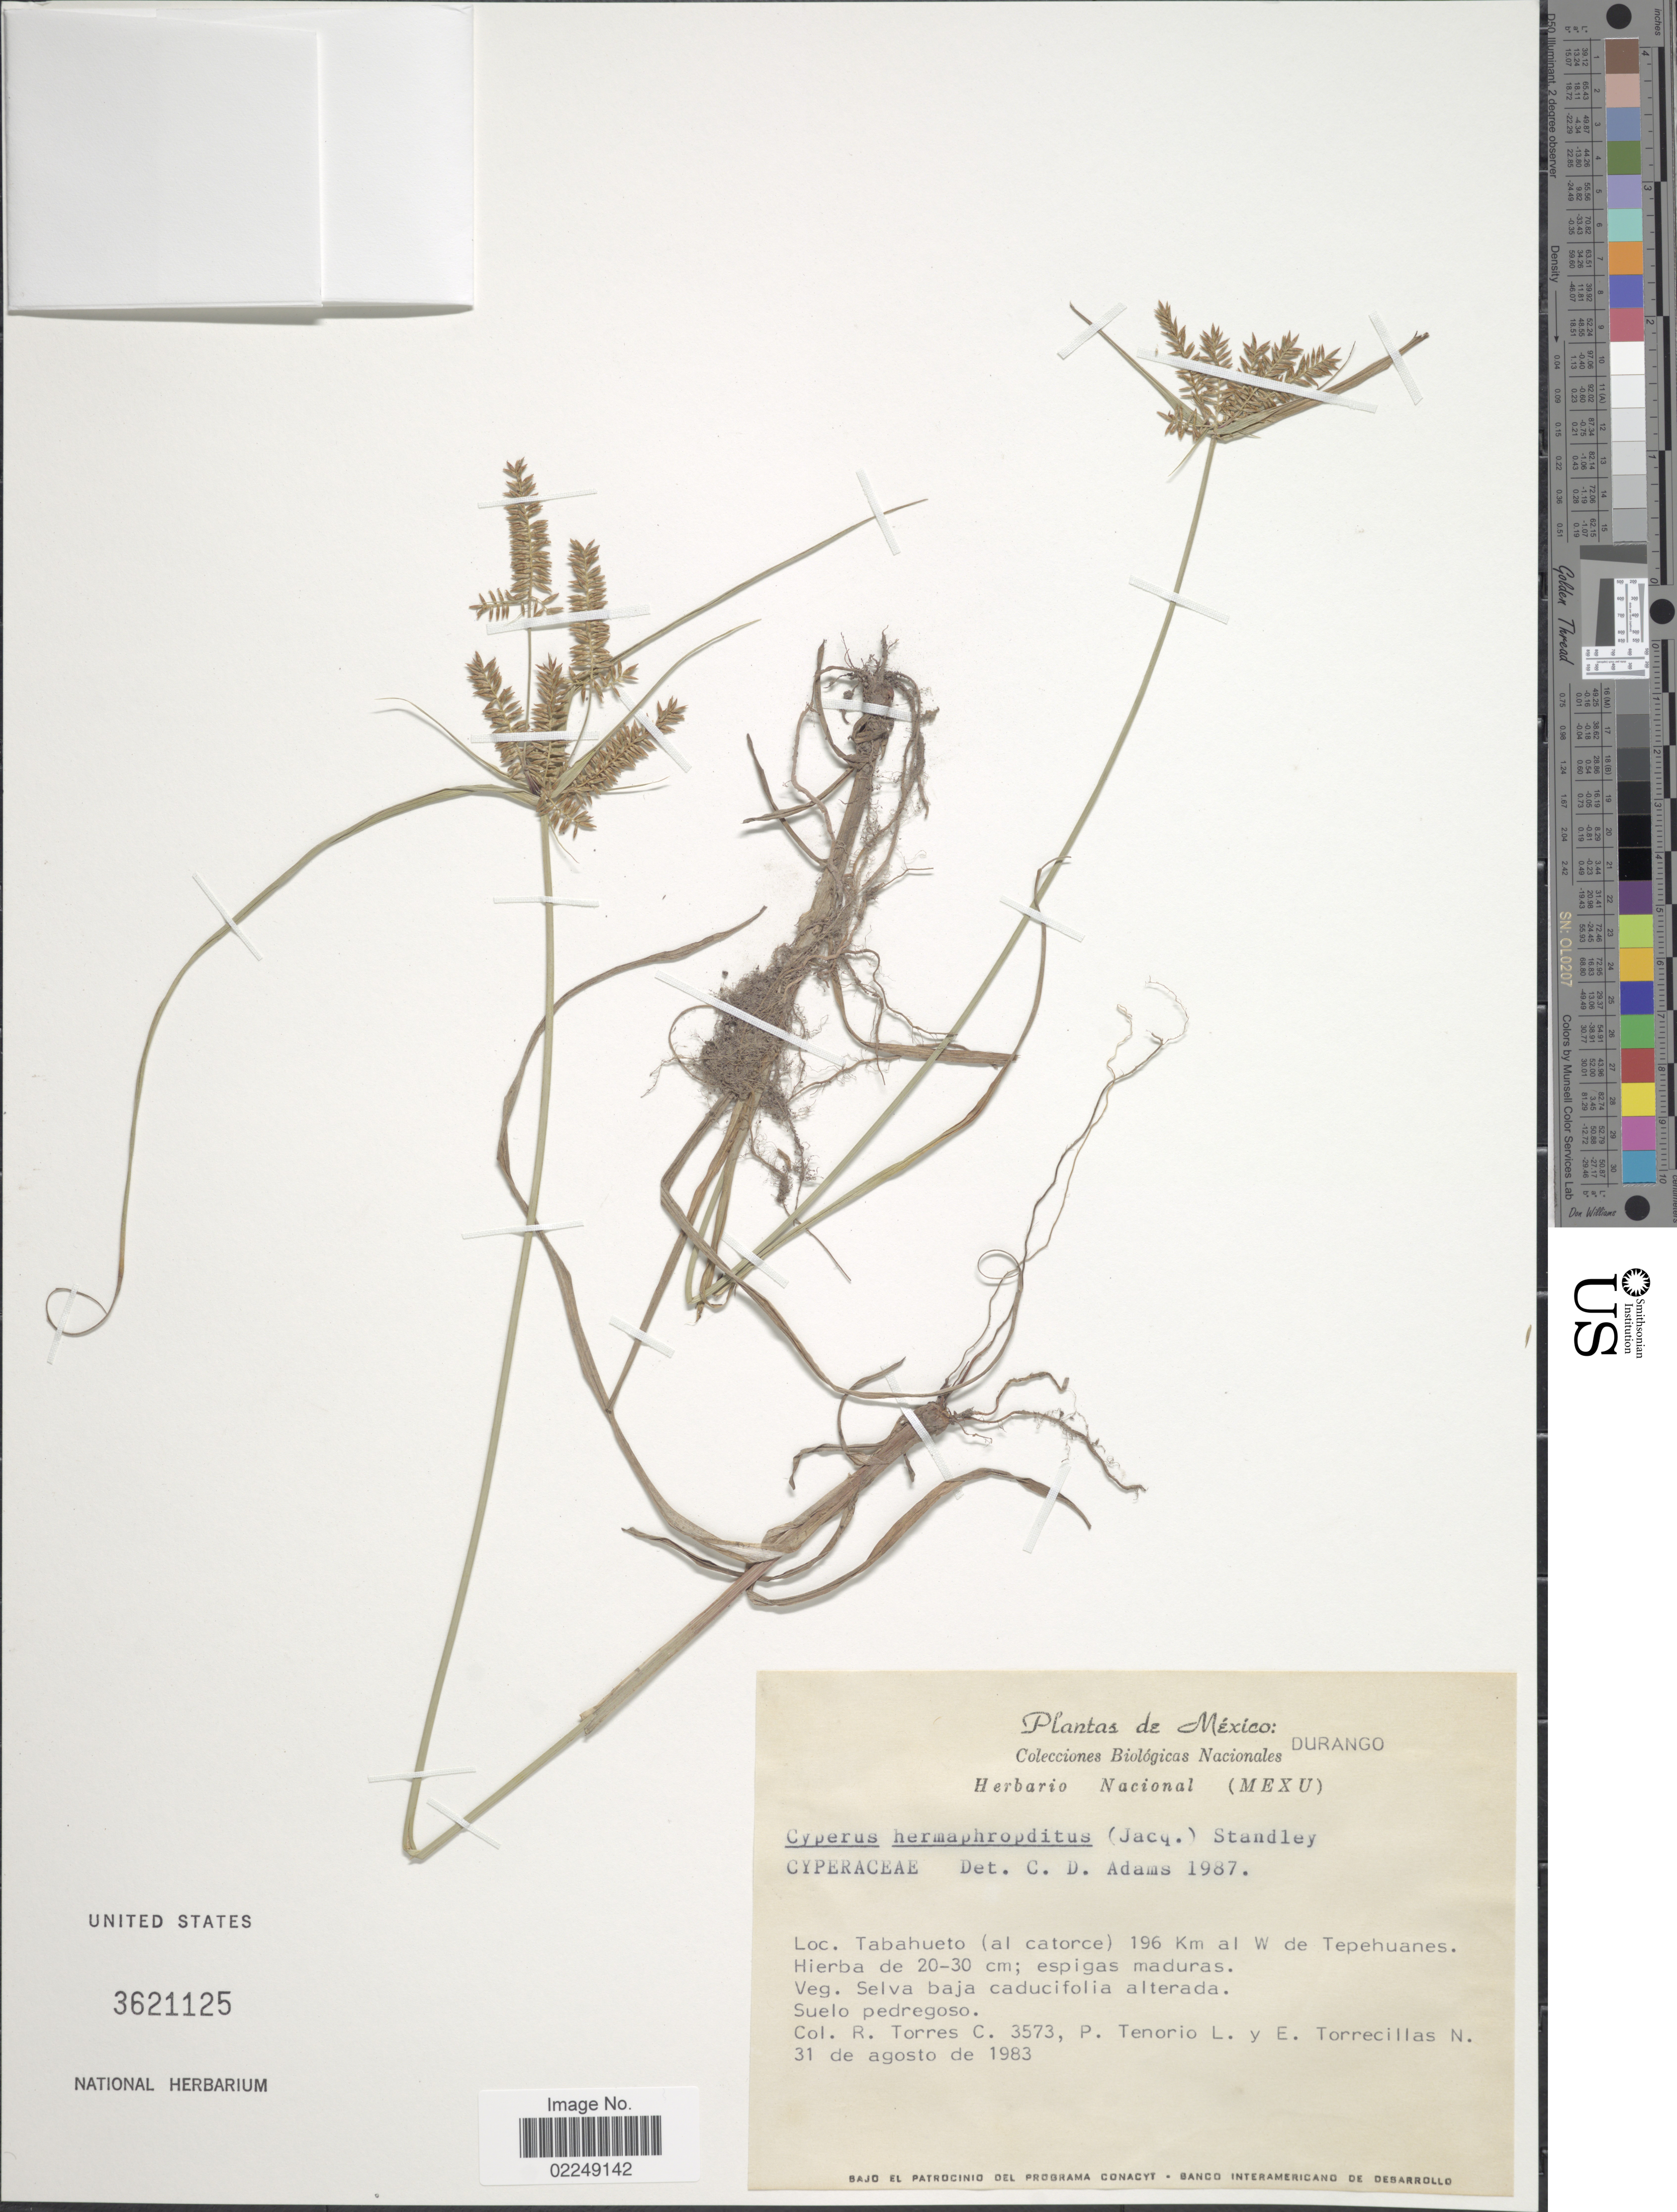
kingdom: Plantae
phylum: Tracheophyta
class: Liliopsida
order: Poales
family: Cyperaceae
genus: Cyperus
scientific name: Cyperus hermaphroditus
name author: (Jacq.) Standl.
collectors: R. Torres C., P. Tenorio L. & E. Torrecillas N.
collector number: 3573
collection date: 1983-08-31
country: Mexico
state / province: Durango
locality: Tabahueto (al catorce) 196 km al W de Tepehuanes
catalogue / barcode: US 3621125